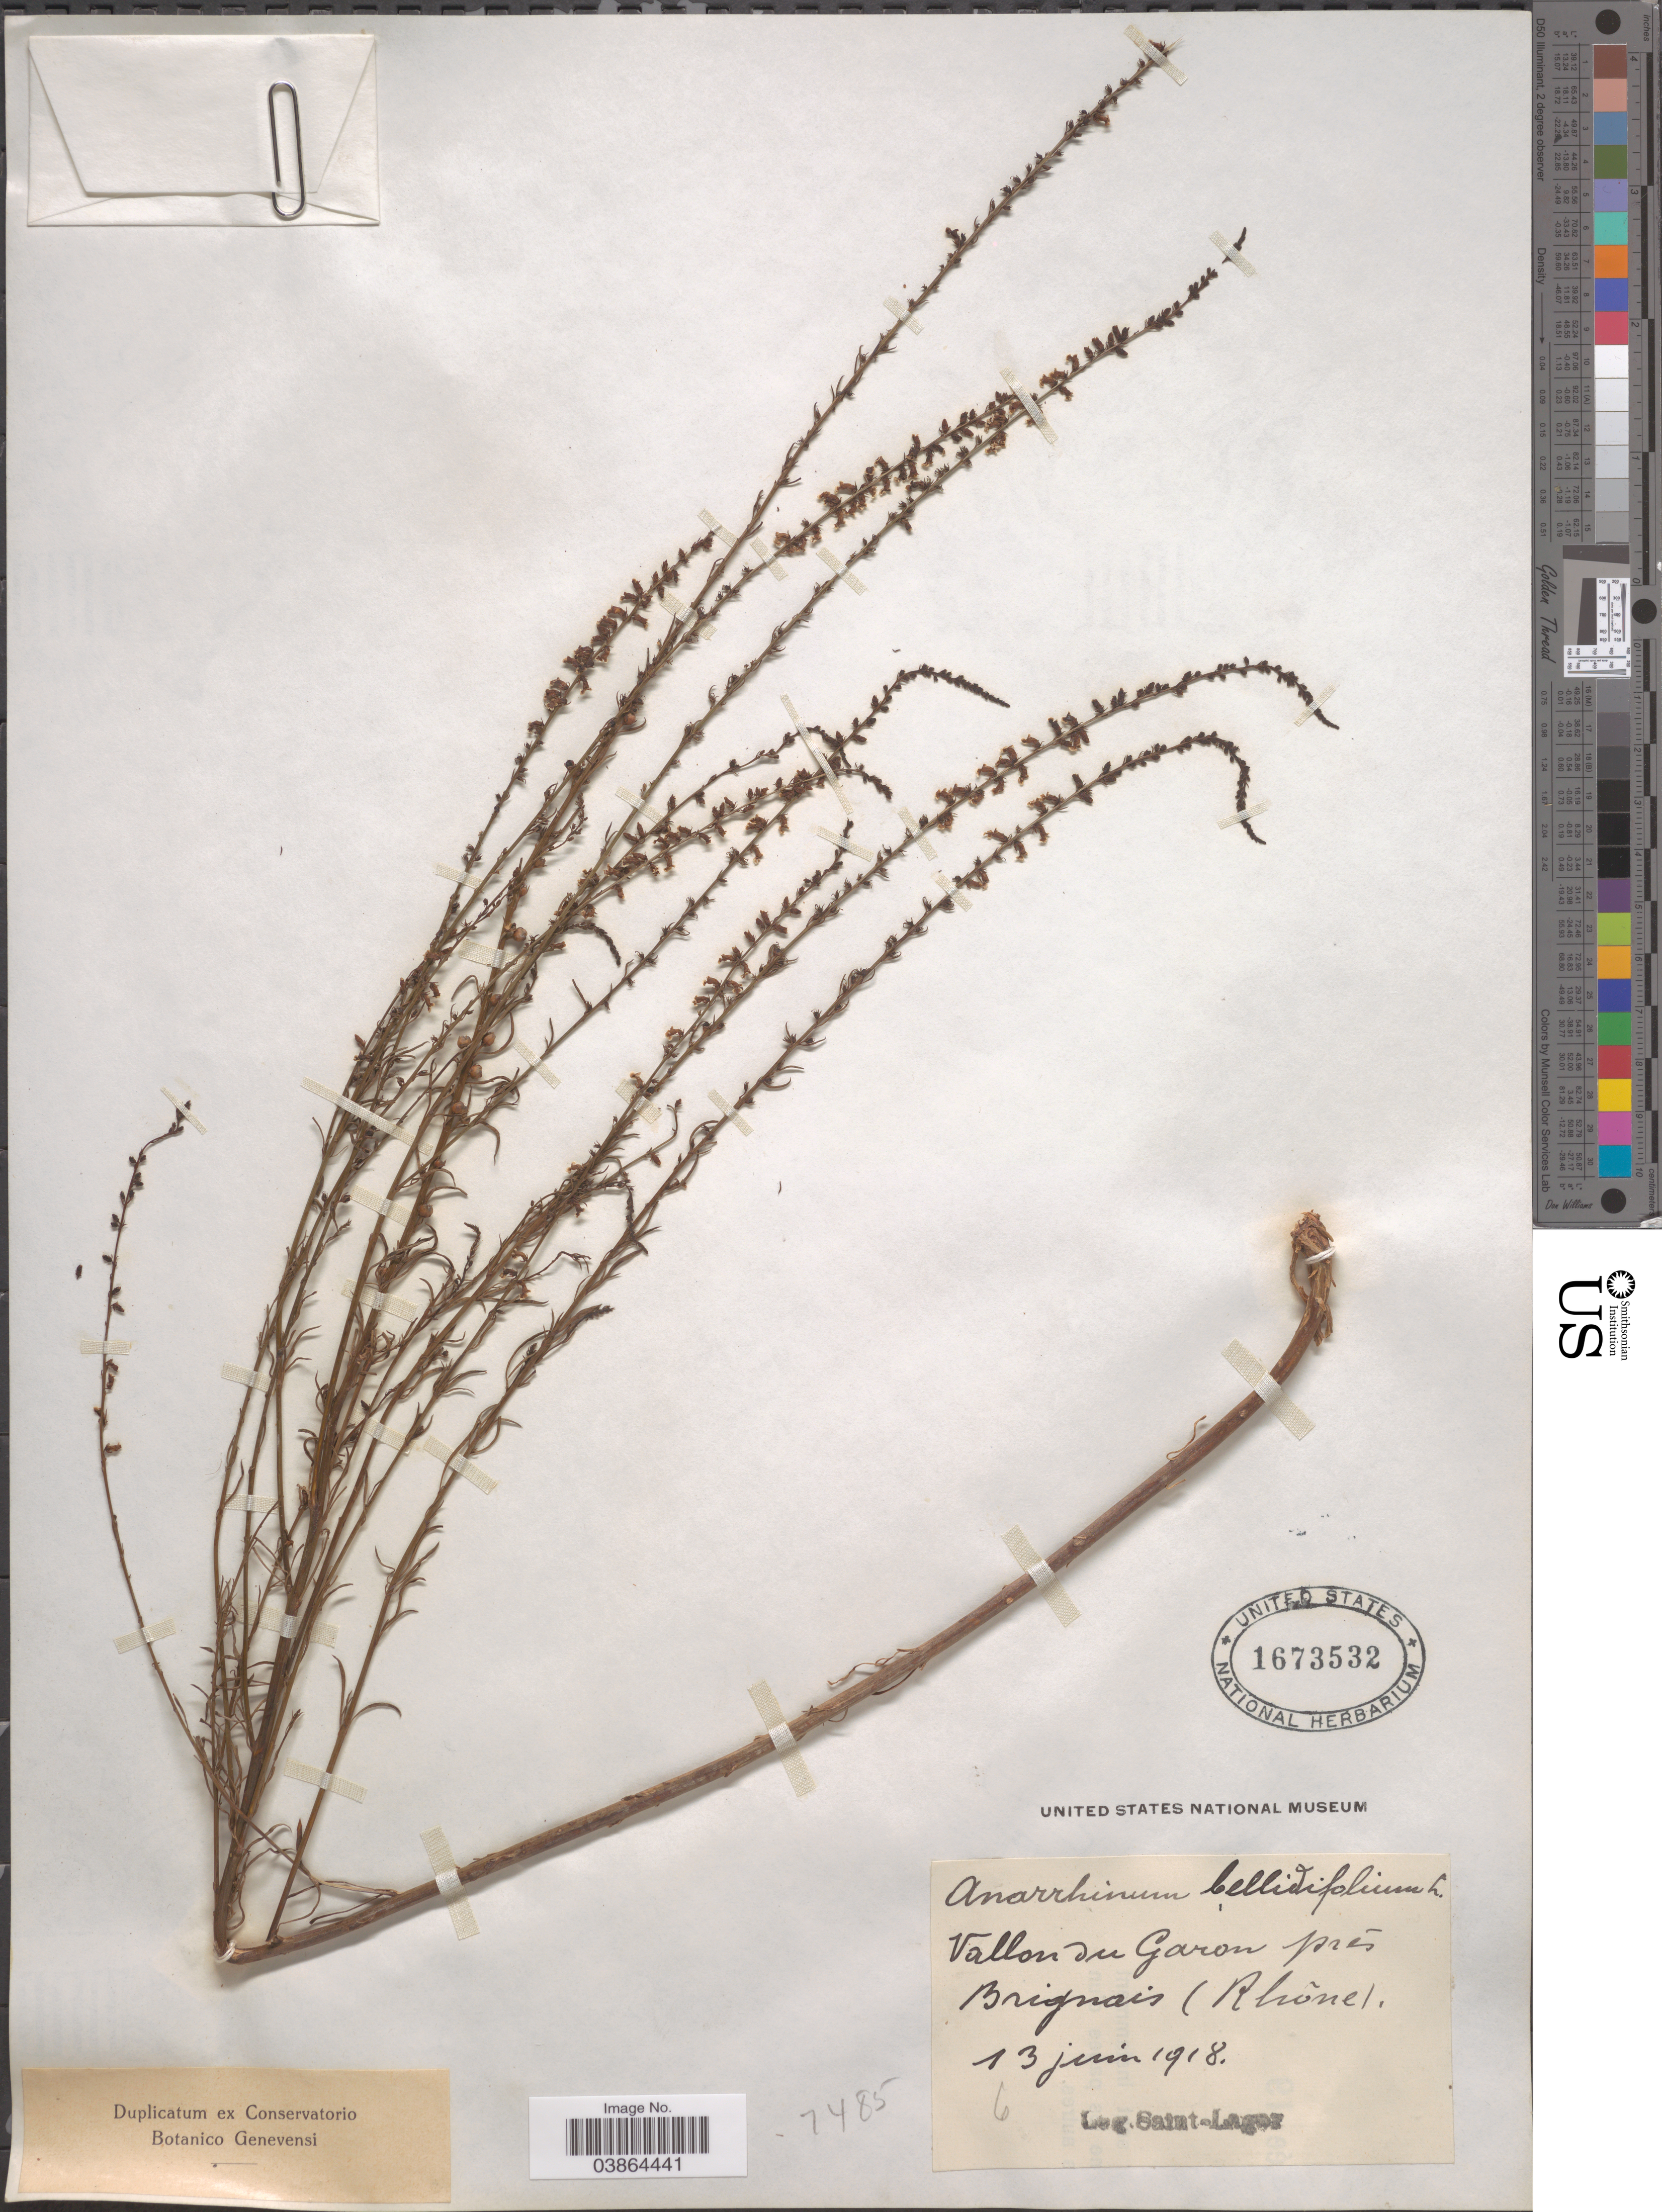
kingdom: Plantae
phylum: Tracheophyta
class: Magnoliopsida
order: Lamiales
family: Plantaginaceae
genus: Anarrhinum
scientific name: Anarrhinum bellidifolium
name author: (L.) Willd.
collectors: Saint-Lager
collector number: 6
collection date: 1918-06-13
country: France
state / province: Auvergne-Rhône-Alpes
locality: Vallon du Garon prés Brignais.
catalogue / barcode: US 1673532